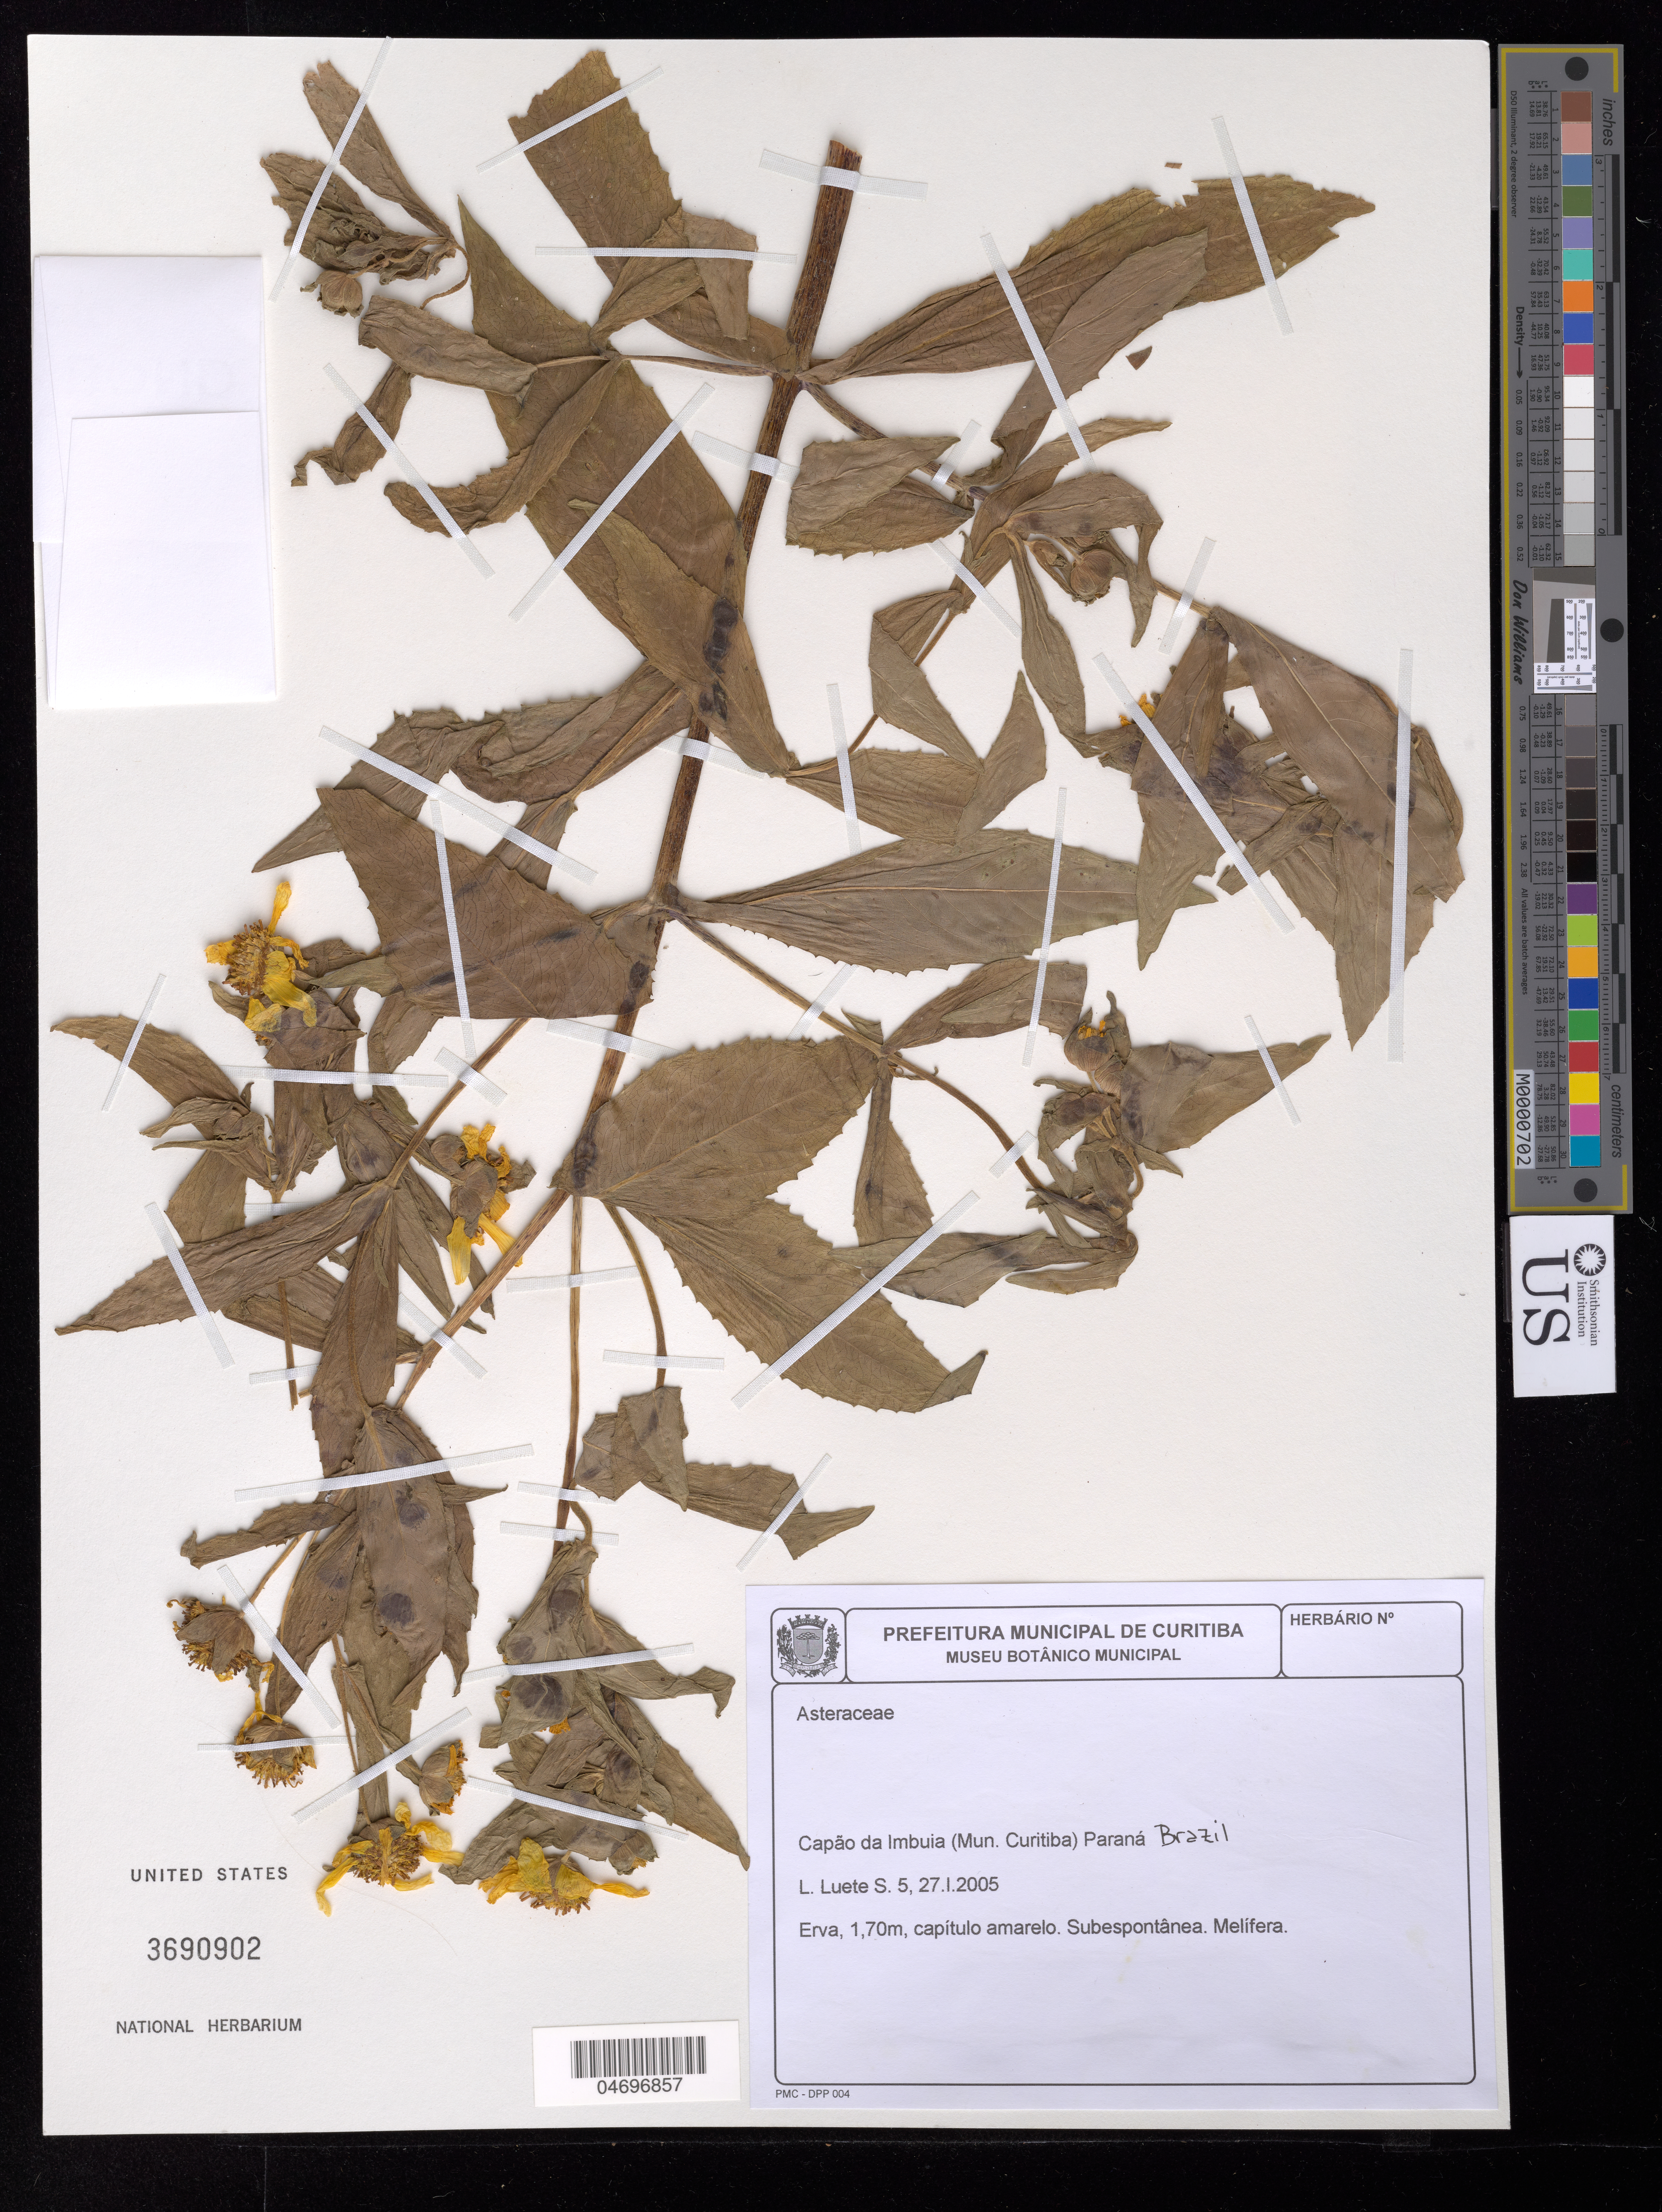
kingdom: Plantae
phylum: Tracheophyta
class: Magnoliopsida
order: Asterales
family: Asteraceae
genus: Wedelia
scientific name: Wedelia sp.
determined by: Bueno, Vinicius Resende, (ICN), Universidade Federal do Rio Grande do Sul (BRAZIL)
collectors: L. Luete S.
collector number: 5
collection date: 2005-01-27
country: Brazil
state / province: Paraná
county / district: Curitiba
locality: capao da Imbuia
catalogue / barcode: US 3690902